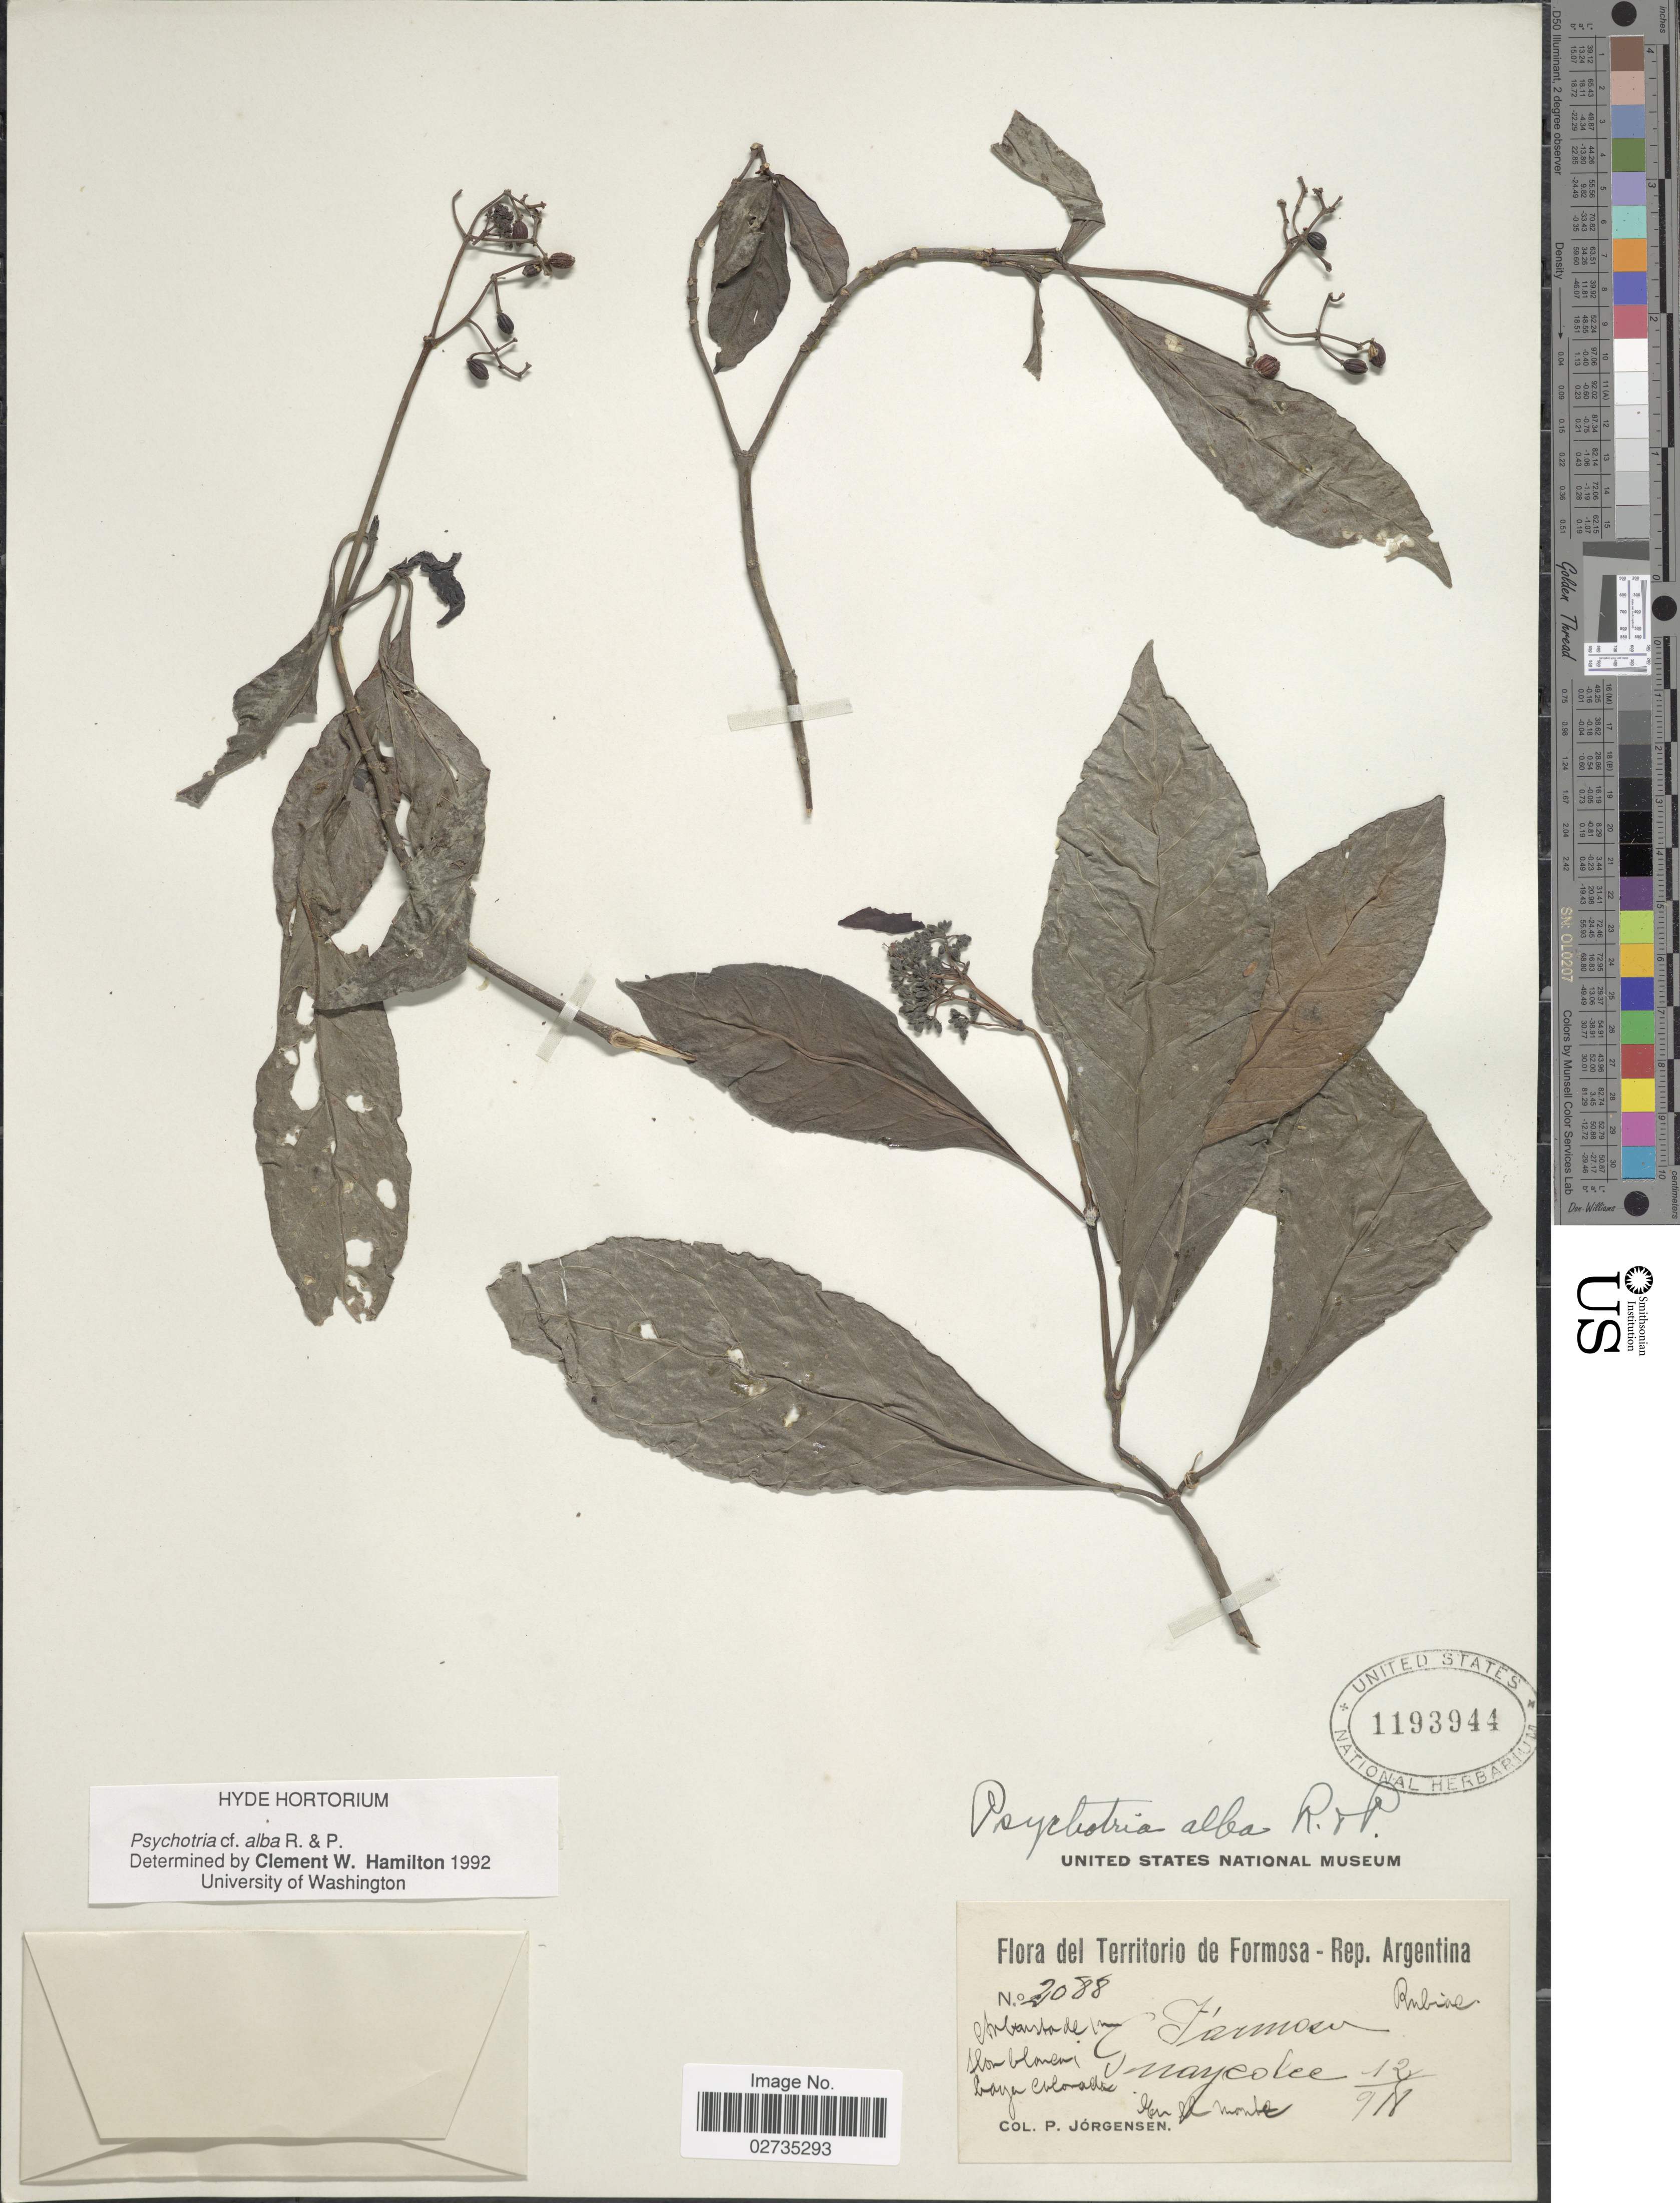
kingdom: Plantae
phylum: Tracheophyta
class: Magnoliopsida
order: Gentianales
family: Rubiaceae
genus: Psychotria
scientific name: Psychotria alba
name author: Ruiz & Pav.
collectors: P. Jörgensen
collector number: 2088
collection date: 1918-12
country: Argentina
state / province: Formosa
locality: Del Territorio de Formosa, Rep. Argentina, C. Formosa, Guaycolec.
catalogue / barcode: US 1193944